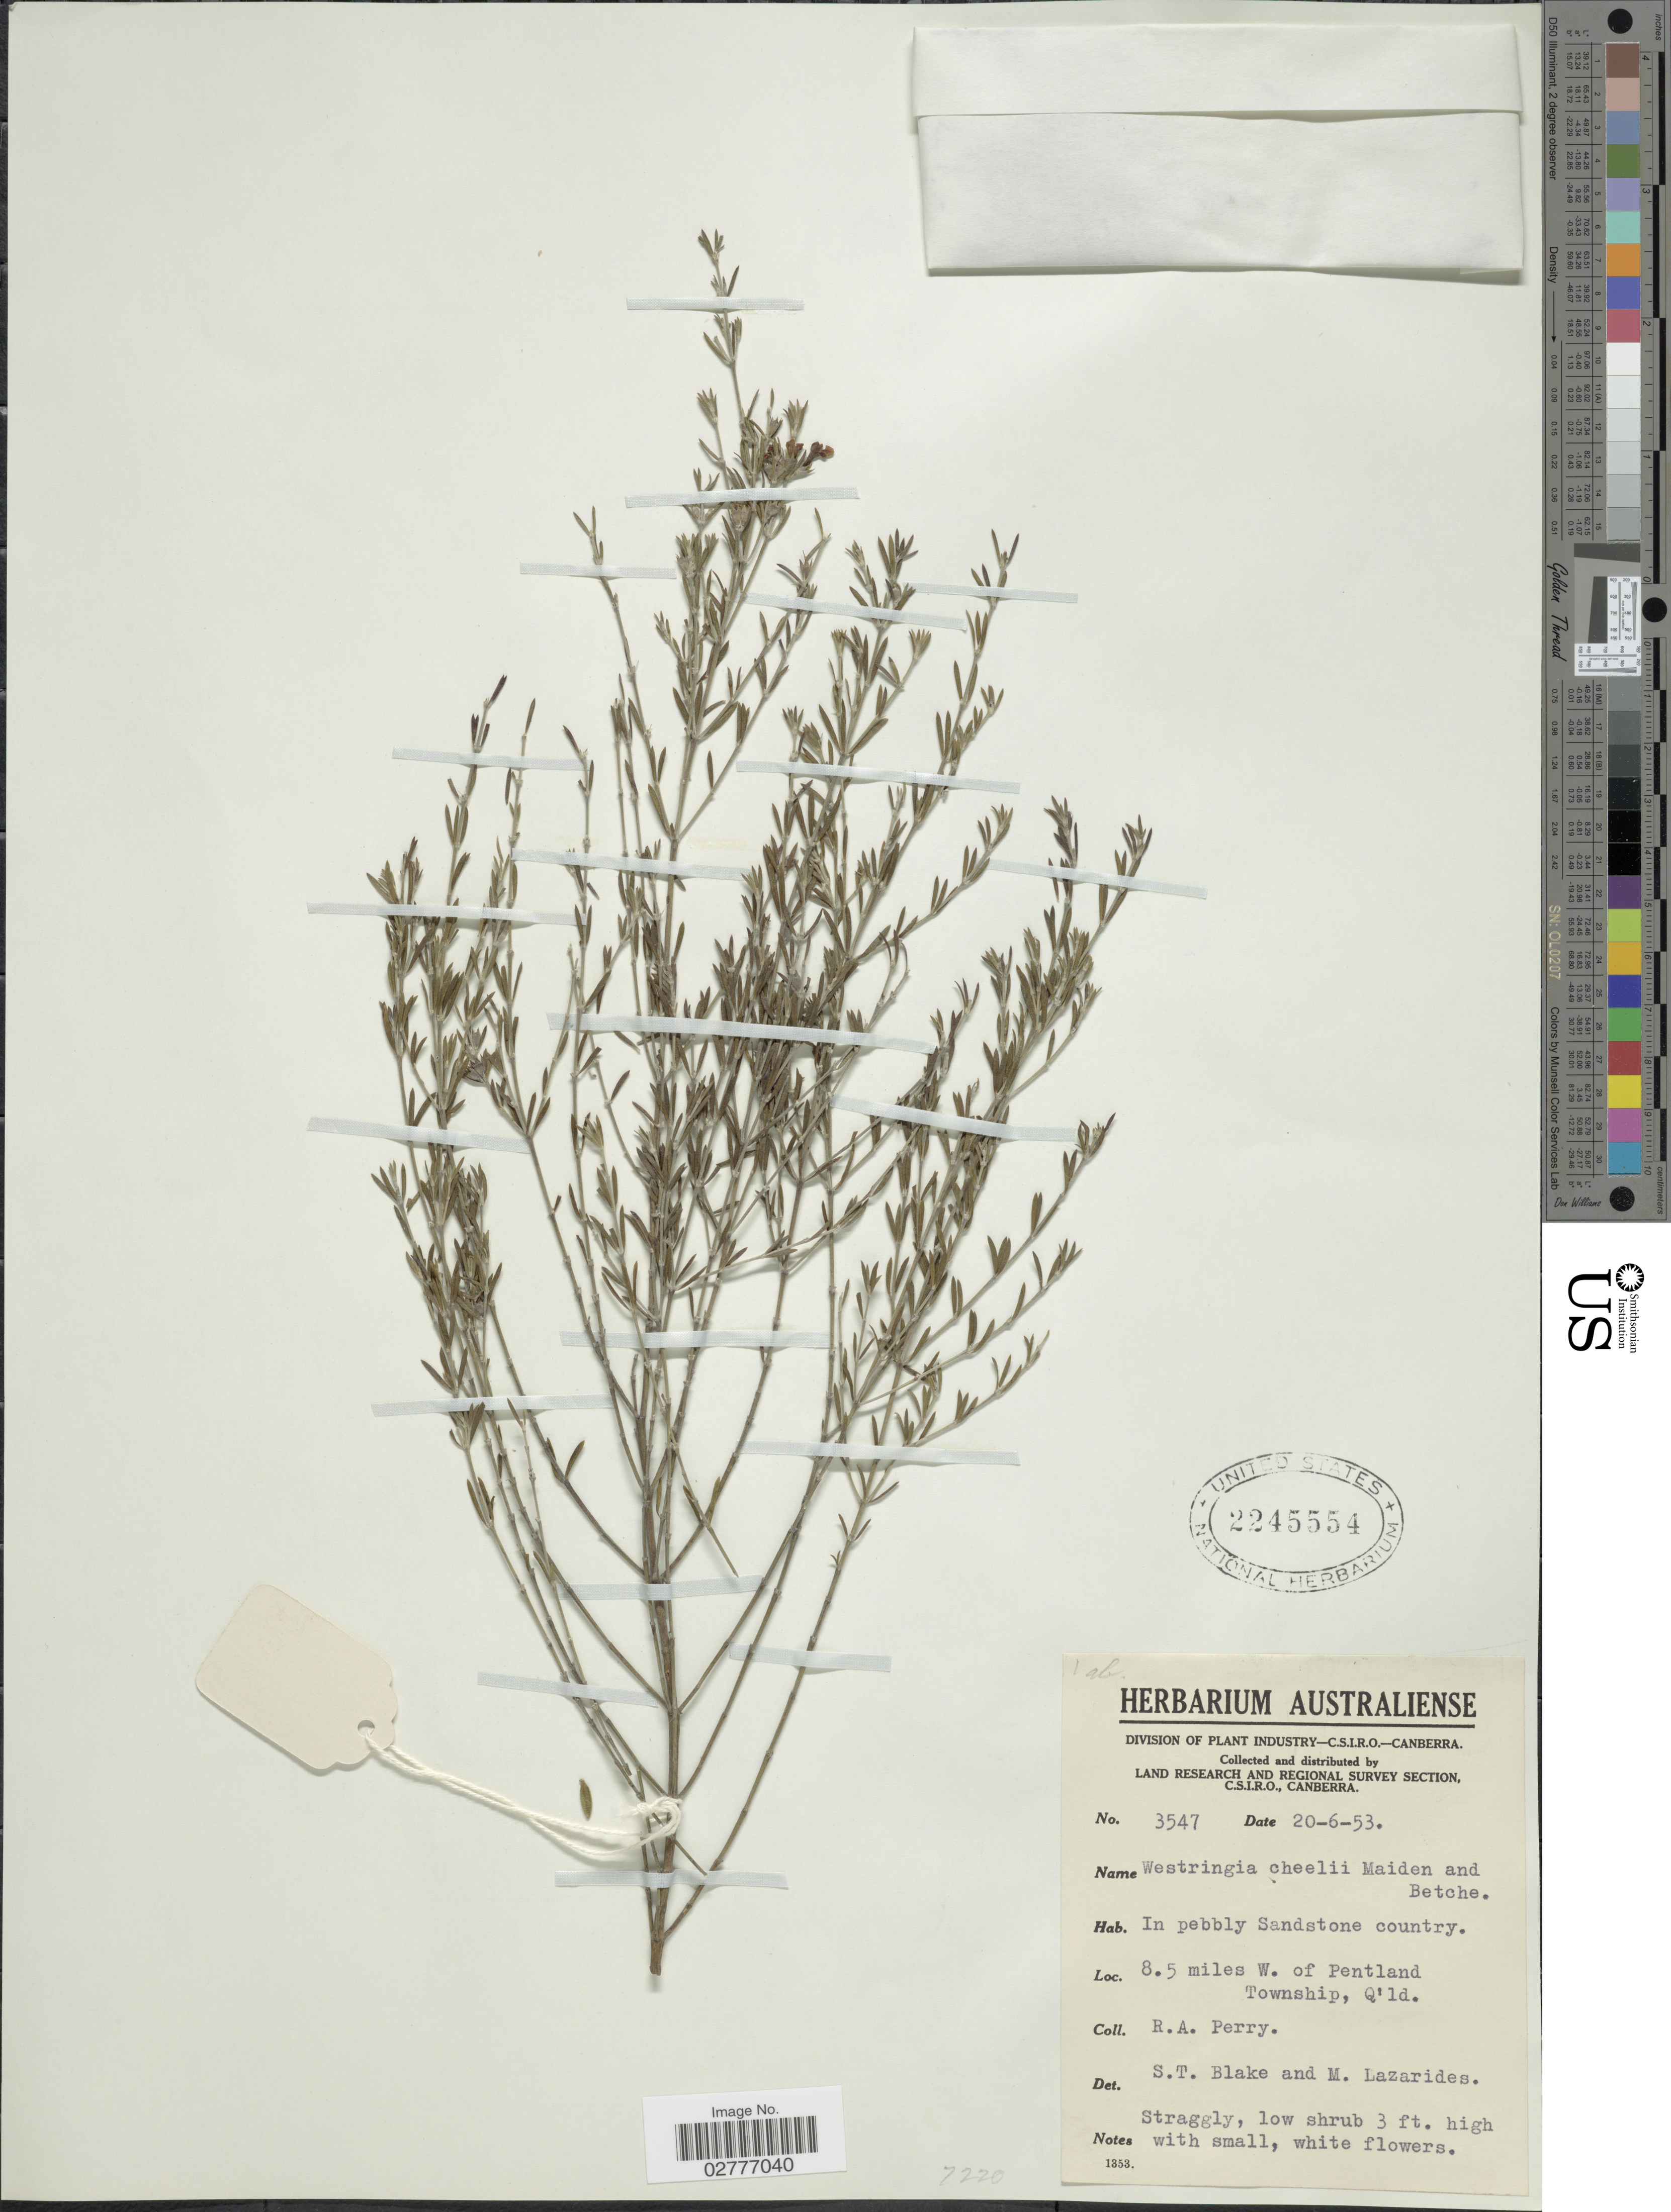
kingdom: Plantae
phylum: Tracheophyta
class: Magnoliopsida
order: Lamiales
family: Lamiaceae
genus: Westringia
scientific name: Westringia cheelii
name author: Maiden & Betche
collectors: Perry, R. A.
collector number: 3547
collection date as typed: Transcribed d/m/y: 20/6/53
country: Australia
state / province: Queensland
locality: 8.5 miles W. of Pentland Township, Q'ld.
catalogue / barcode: US 2245554